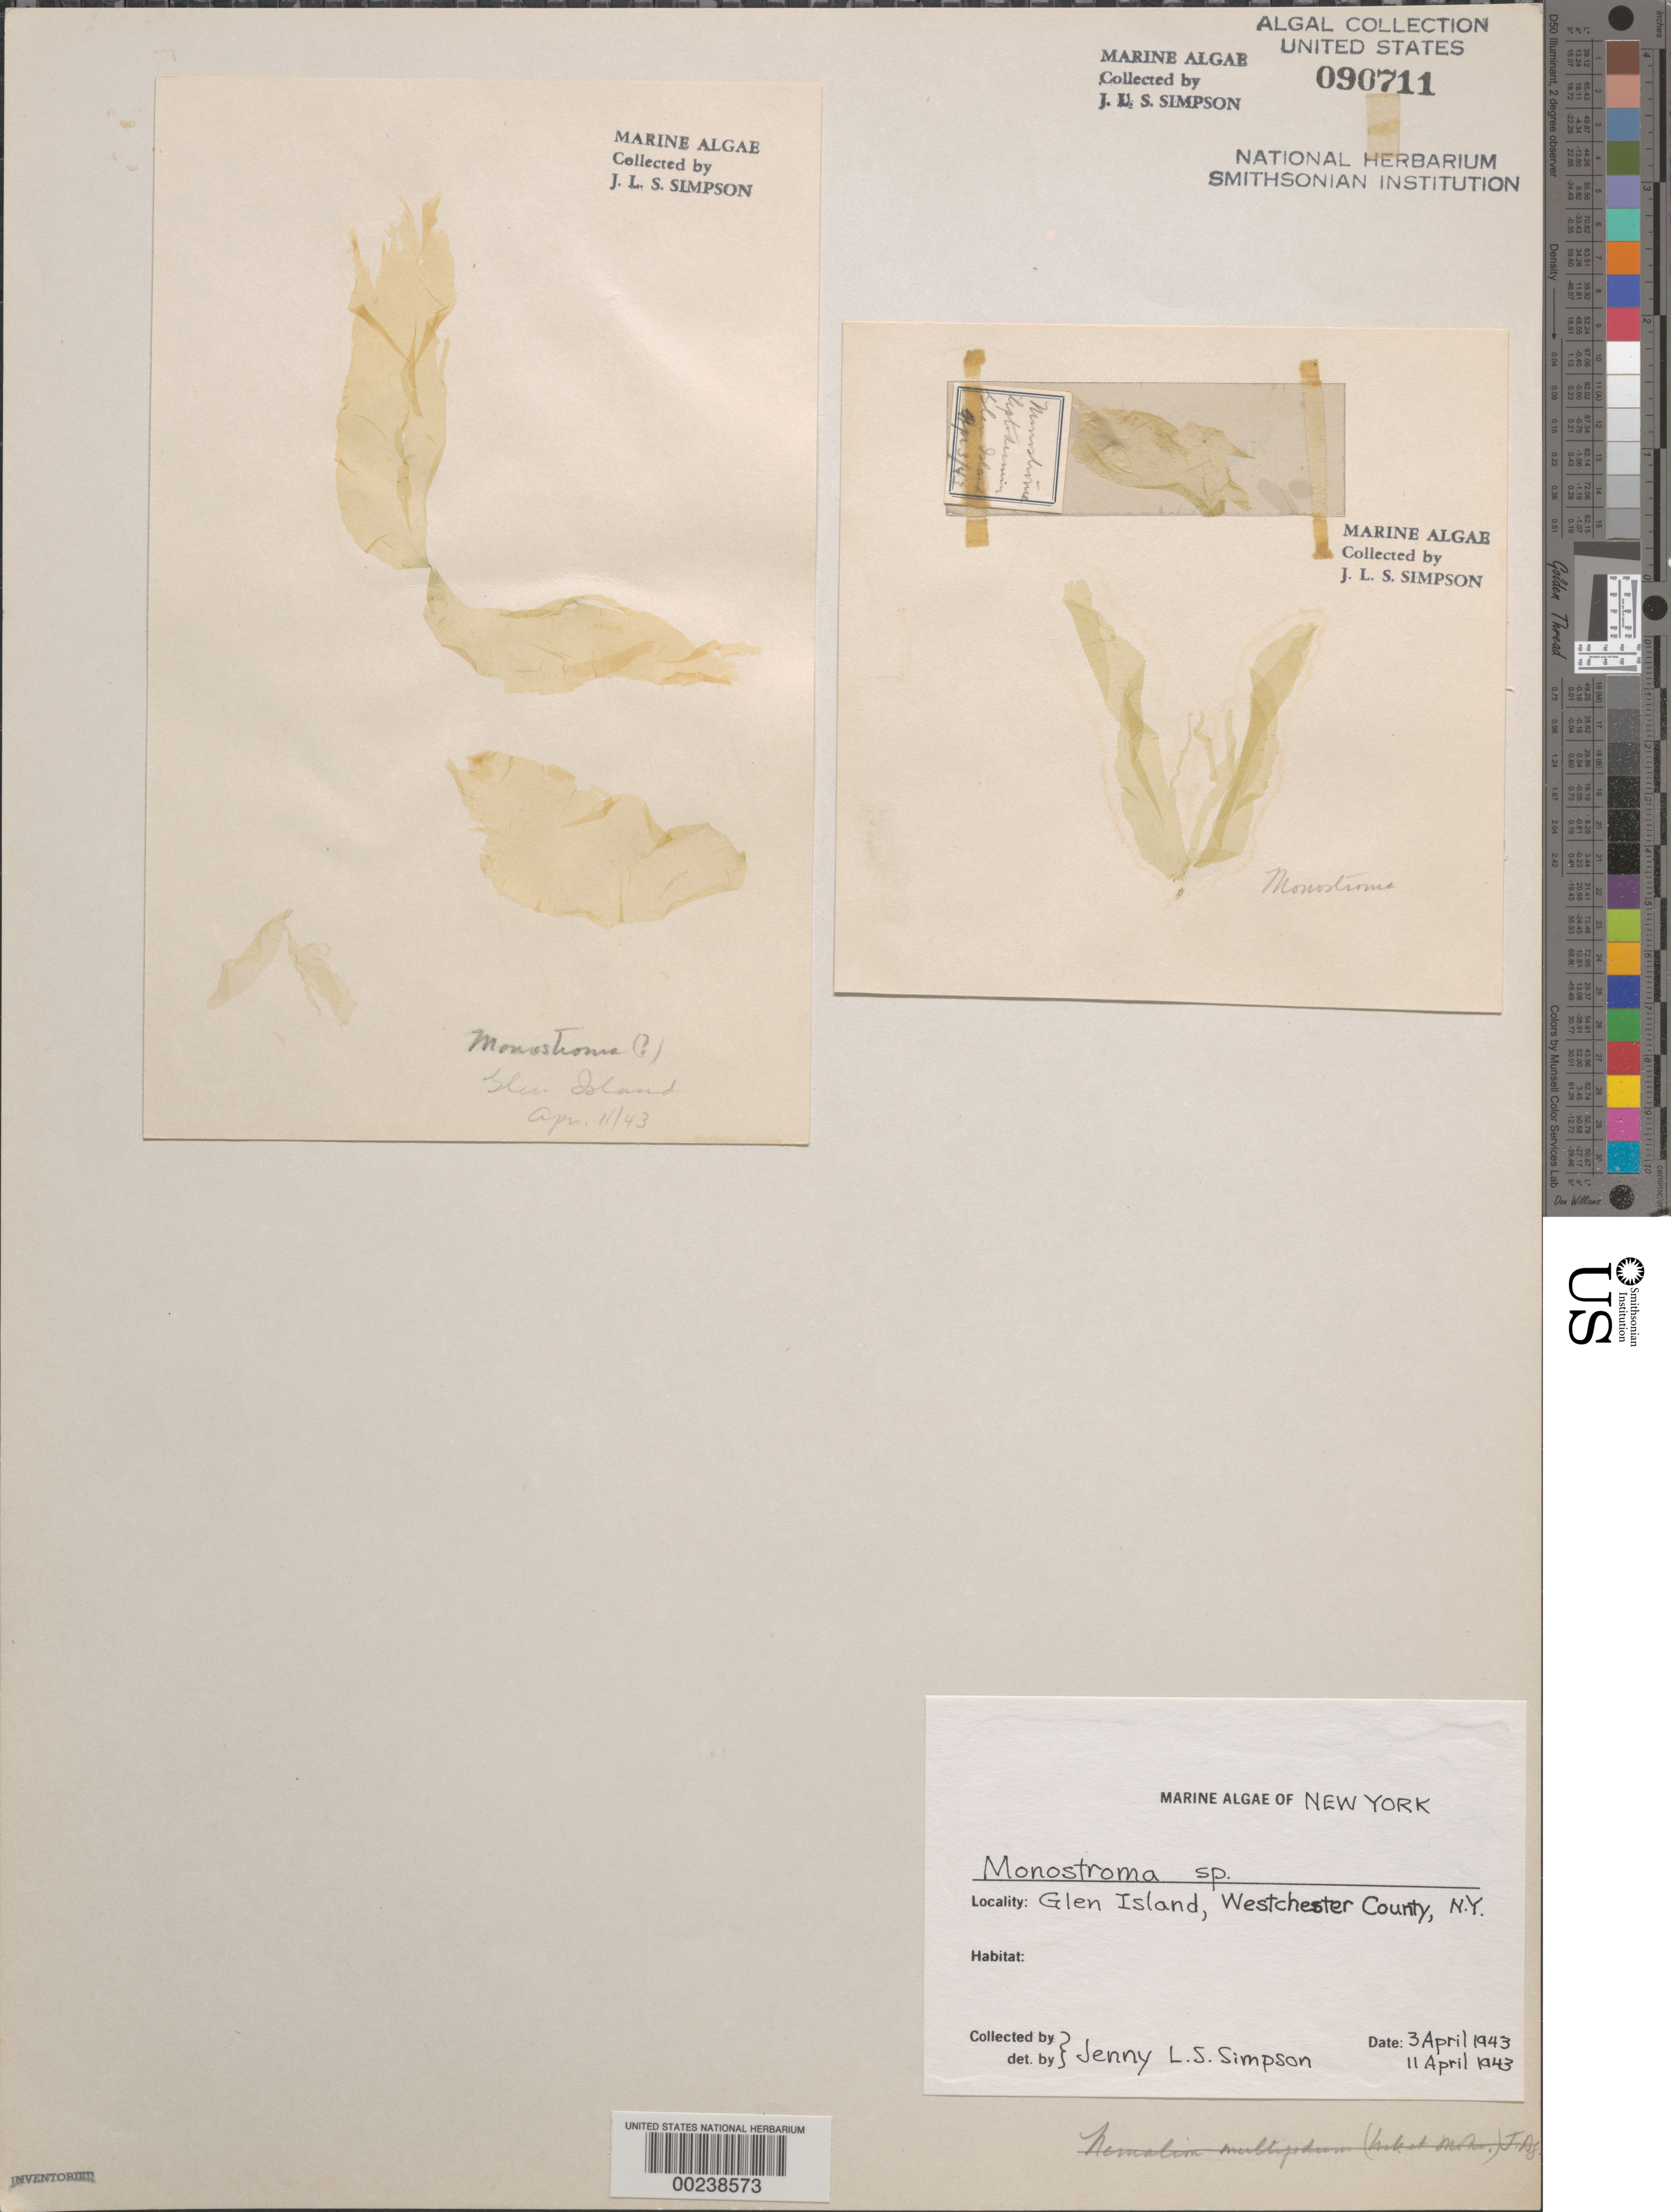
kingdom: Plantae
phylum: Chlorophyta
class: Ulvophyceae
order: Ulvales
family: Monostromataceae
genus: Monostroma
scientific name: Monostroma sp.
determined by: Simpson, J. L. S.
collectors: J. Simpson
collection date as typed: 03 Apr 1943 AND 11 Apr 1943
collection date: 1943-04-03,1943-04-11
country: United States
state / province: New York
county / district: Westchester County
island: Glen Island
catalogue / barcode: US 90711